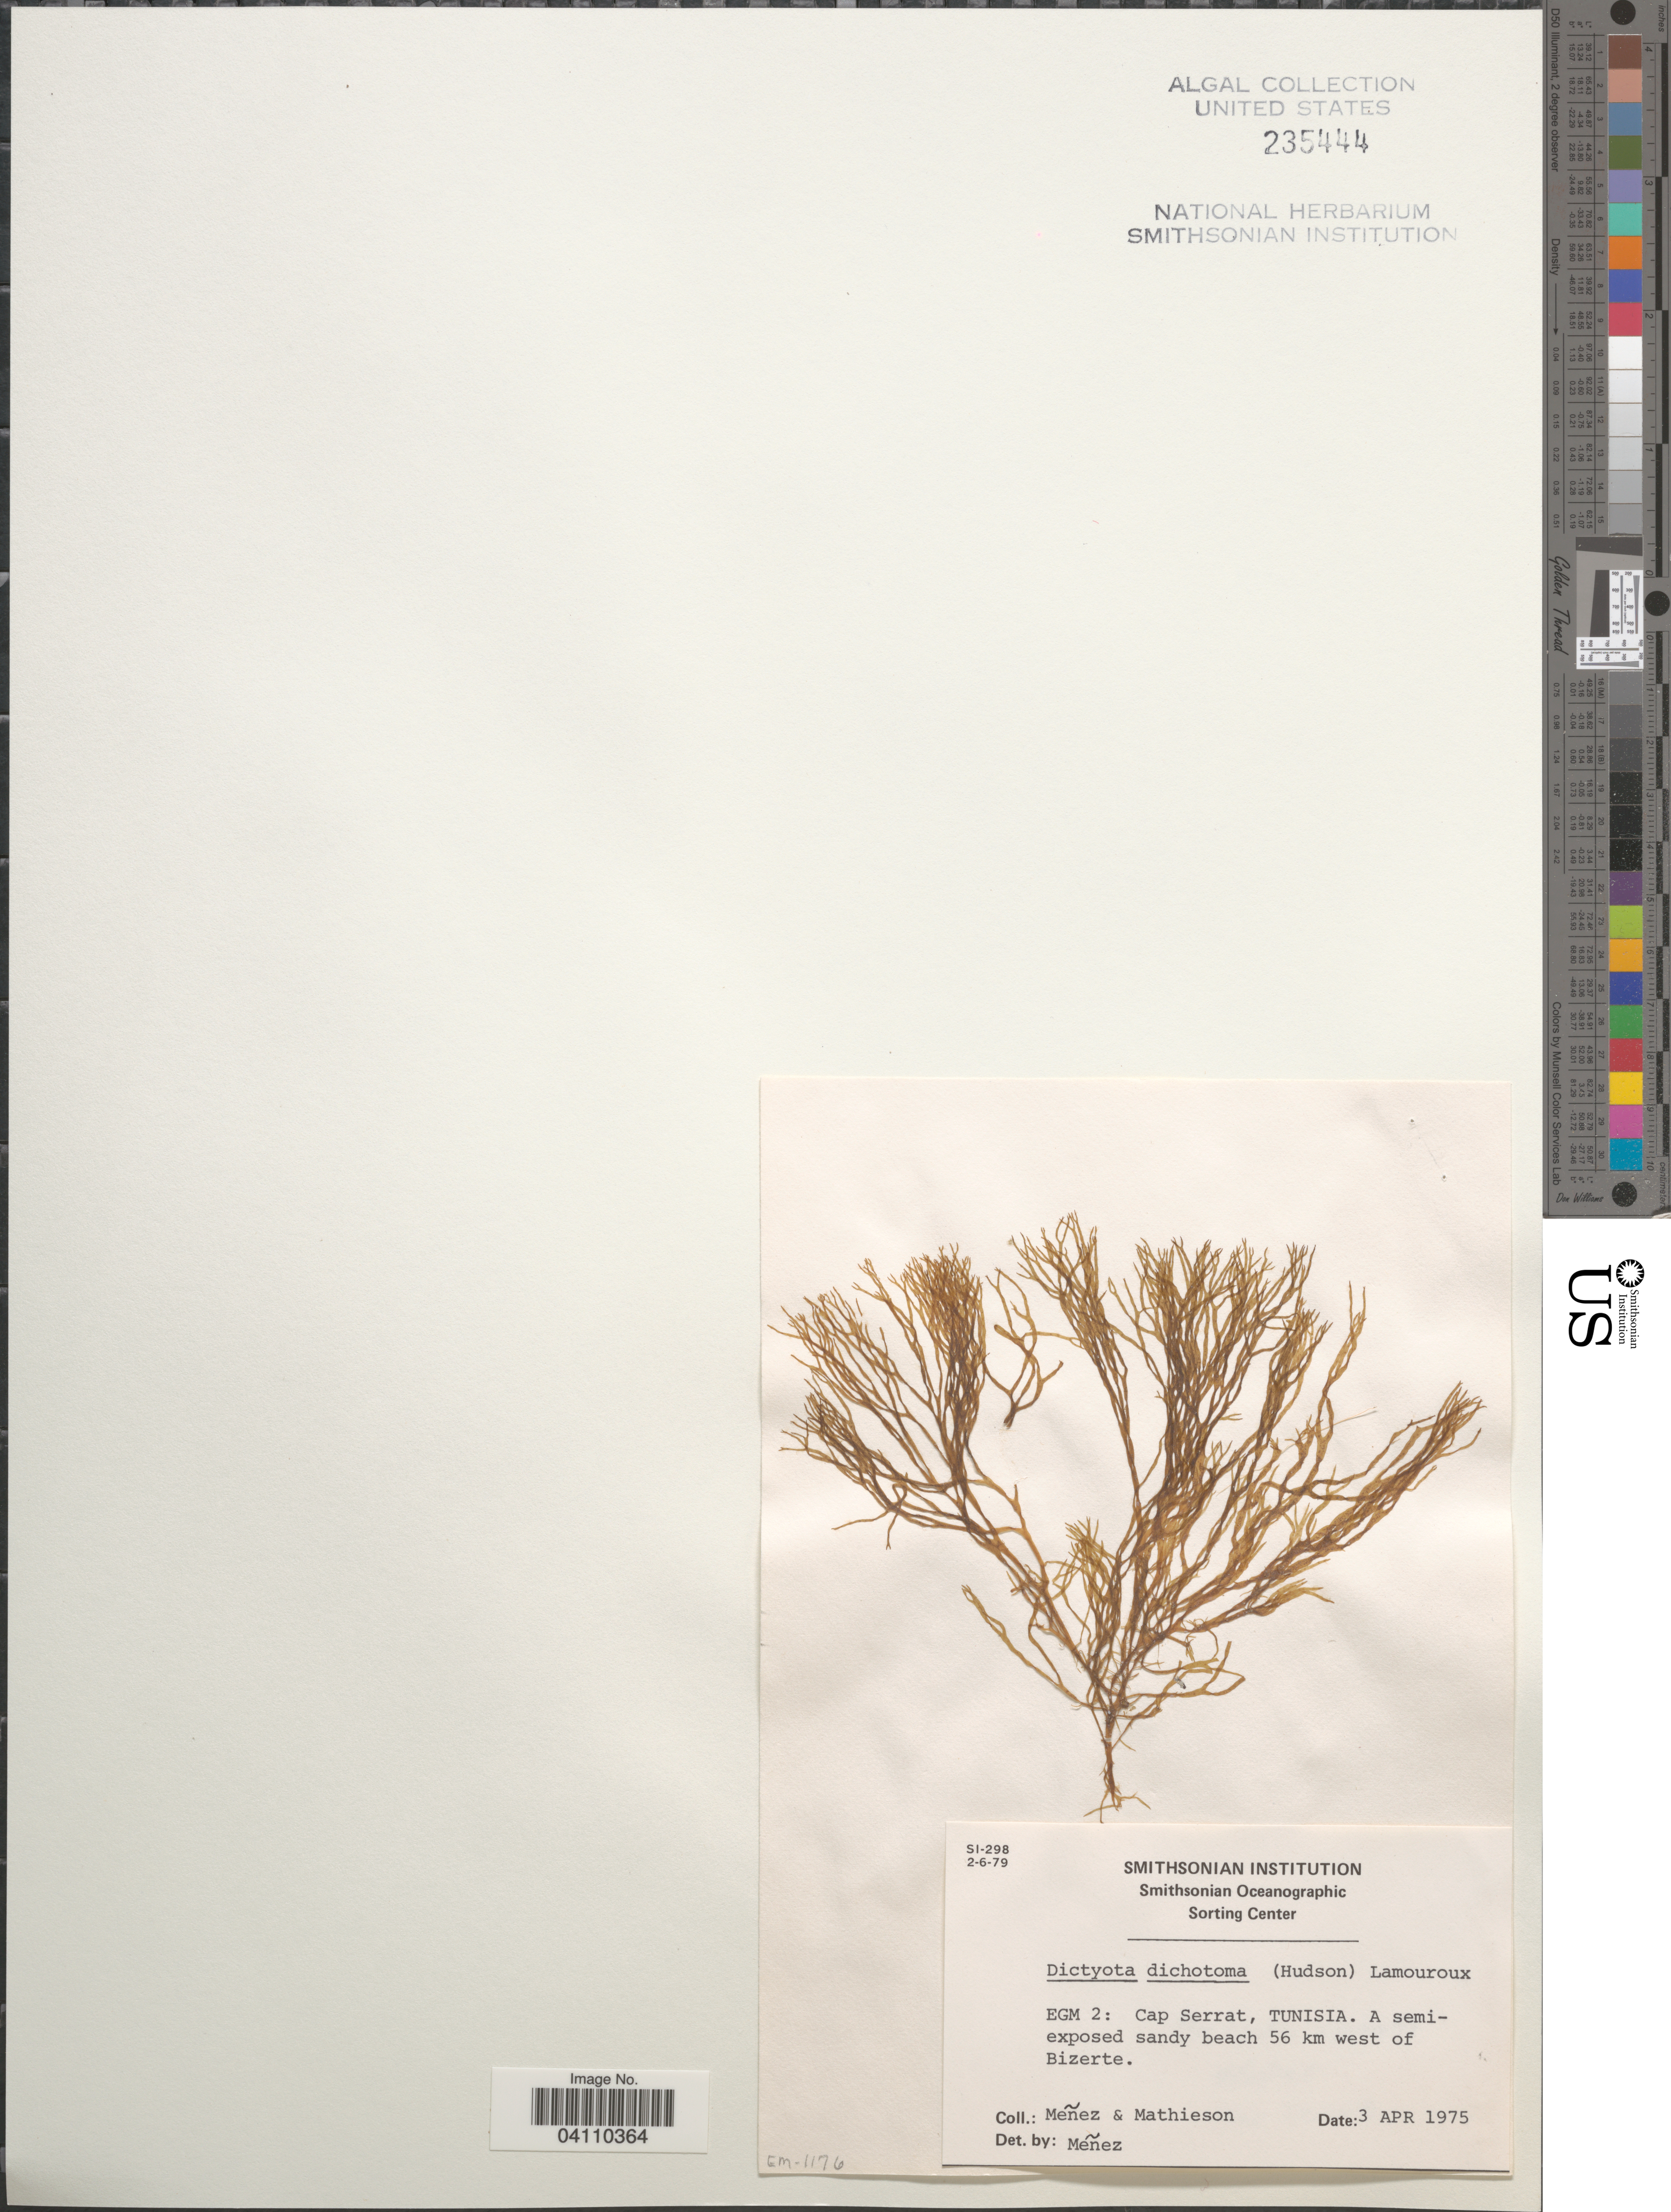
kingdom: Chromista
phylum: Ochrophyta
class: Phaeophyceae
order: Dictyotales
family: Dictyotaceae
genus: Dictyota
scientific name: Dictyota dichotoma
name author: (Huds.) J.V.Lamouroux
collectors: Menez & Mathieson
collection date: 1975-04-03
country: Tunisia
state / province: Bizerte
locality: EGM 2: Cap Serrat. Beach 56 km west of Bizerte.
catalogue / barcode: US 235444